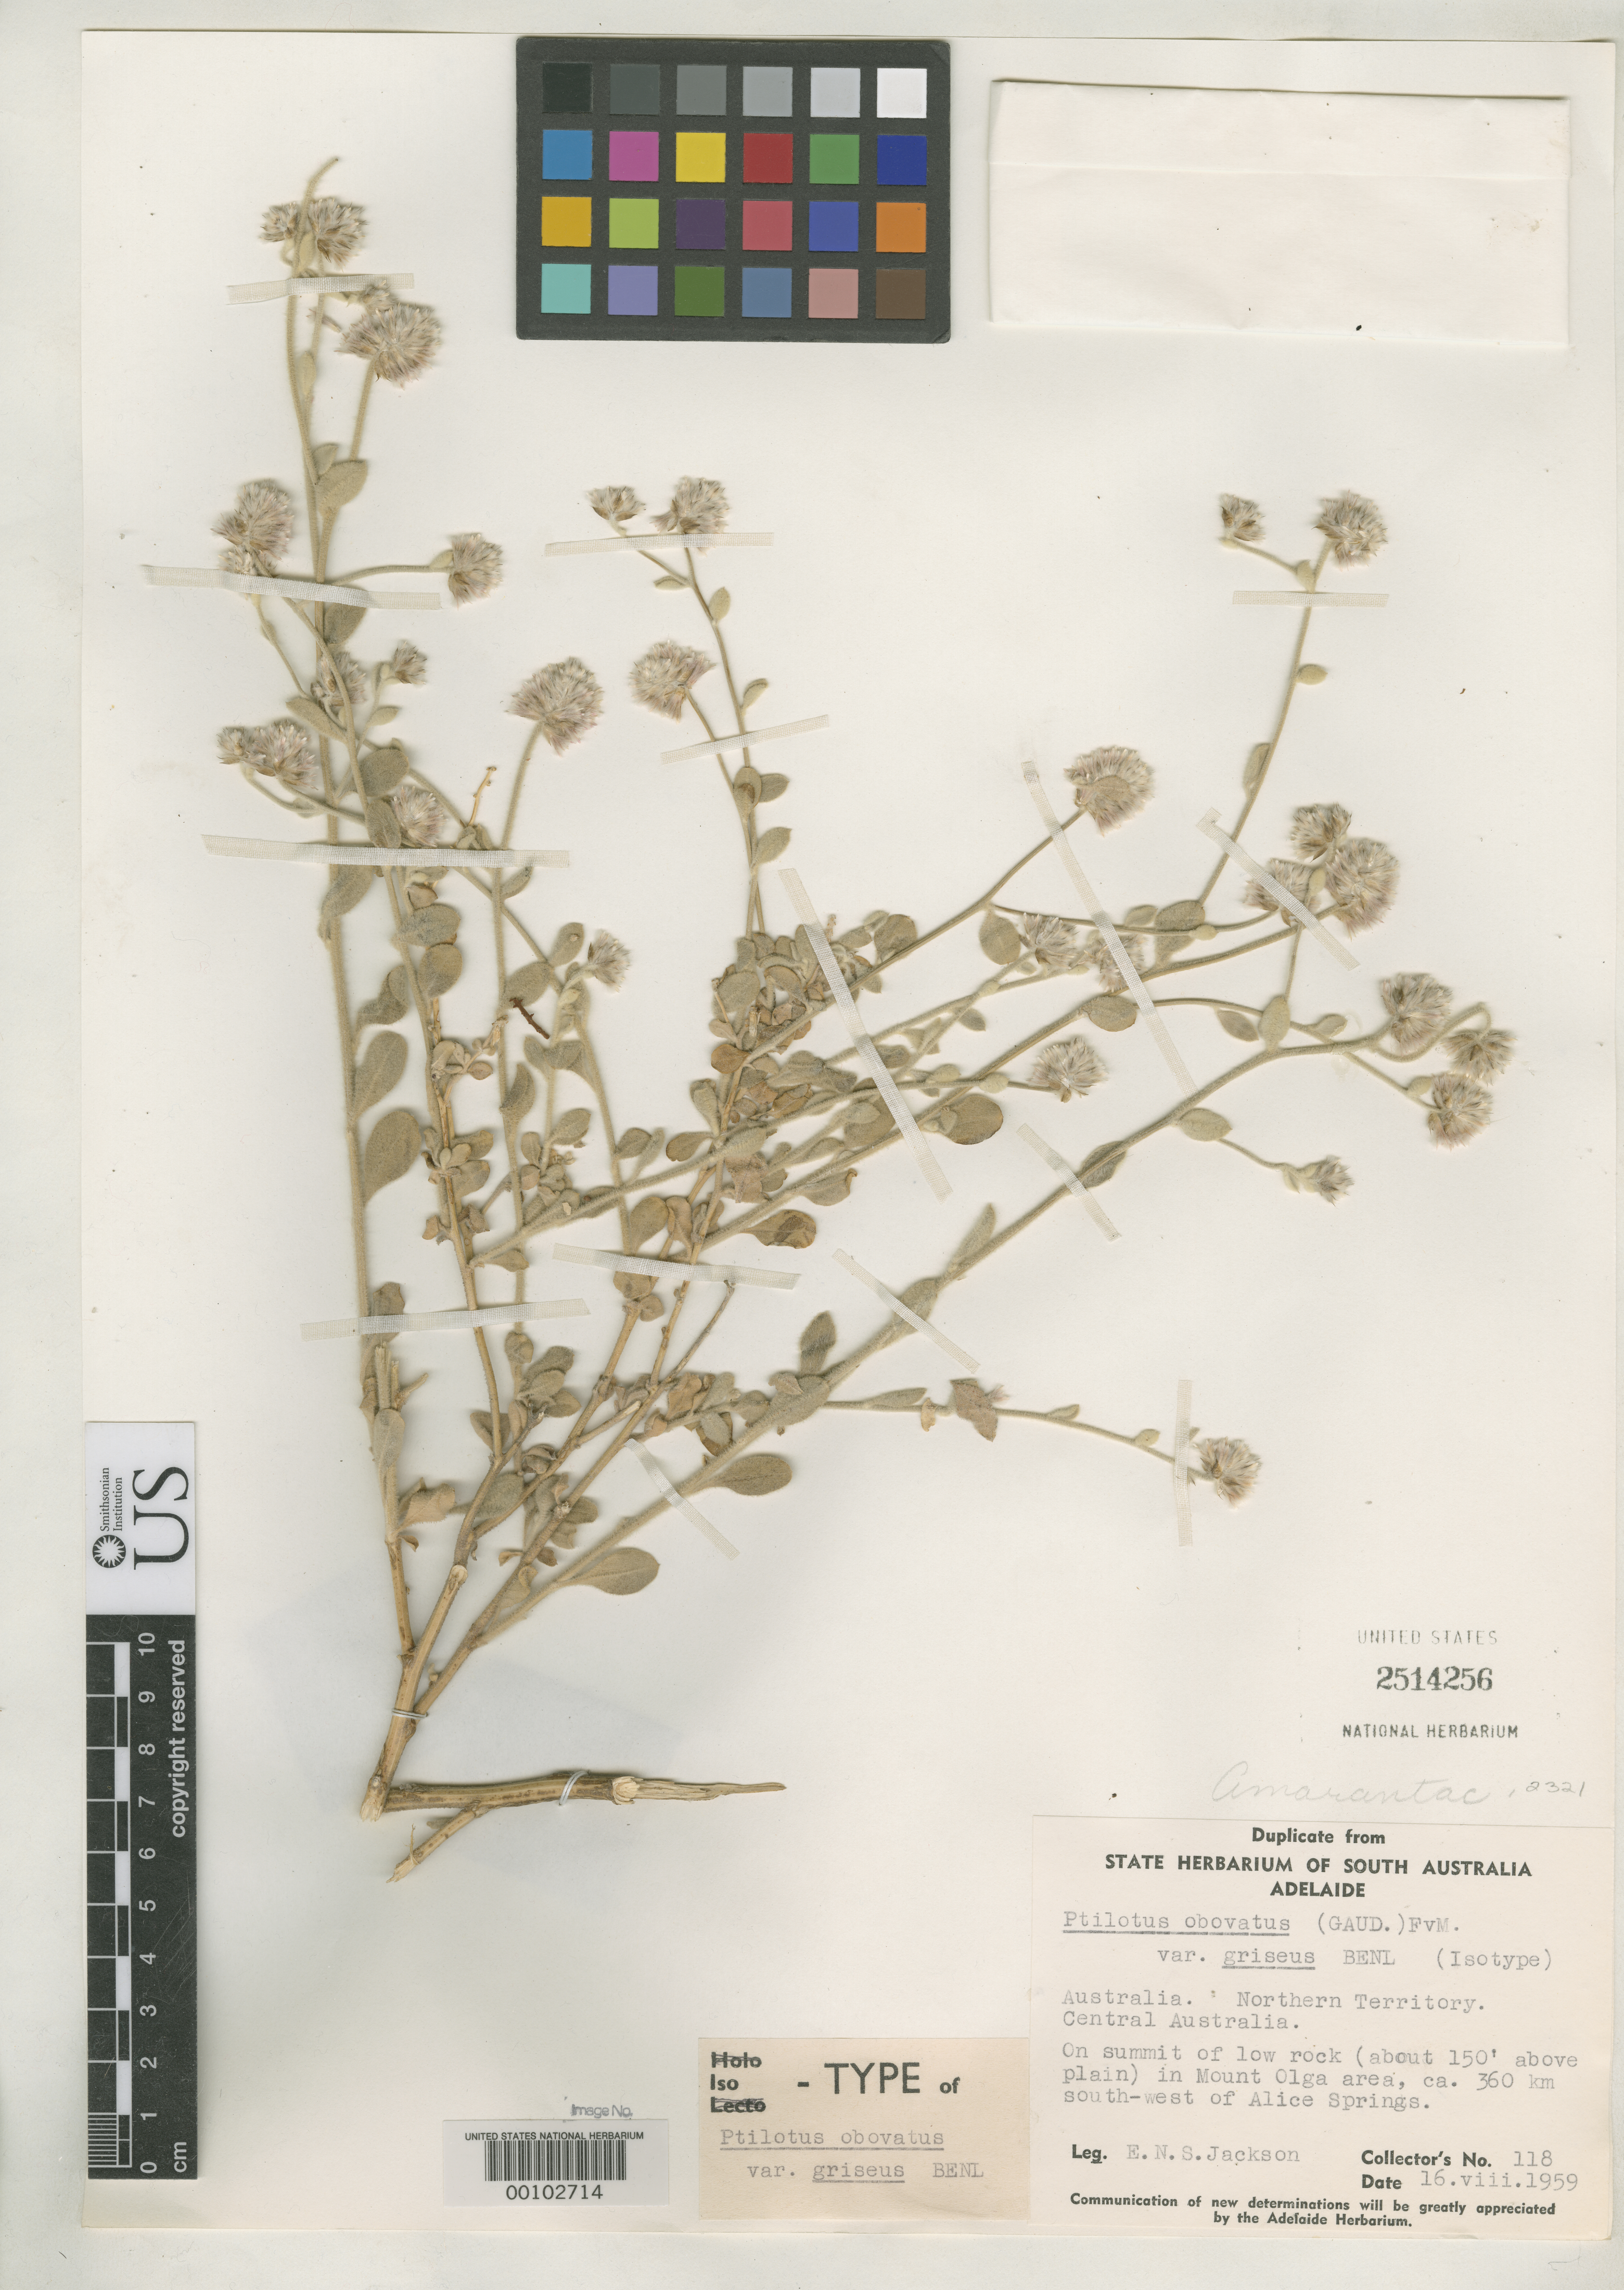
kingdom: Plantae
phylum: Tracheophyta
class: Magnoliopsida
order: Caryophyllales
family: Amaranthaceae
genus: Ptilotus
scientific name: Ptilotus obovatus var. griseus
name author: Benl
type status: Isotype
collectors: E. Jackson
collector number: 118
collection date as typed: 16 Aug 1959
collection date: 1959-08-16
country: Australia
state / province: Northern Territory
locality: Mt. Olga.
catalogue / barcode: US 2514256